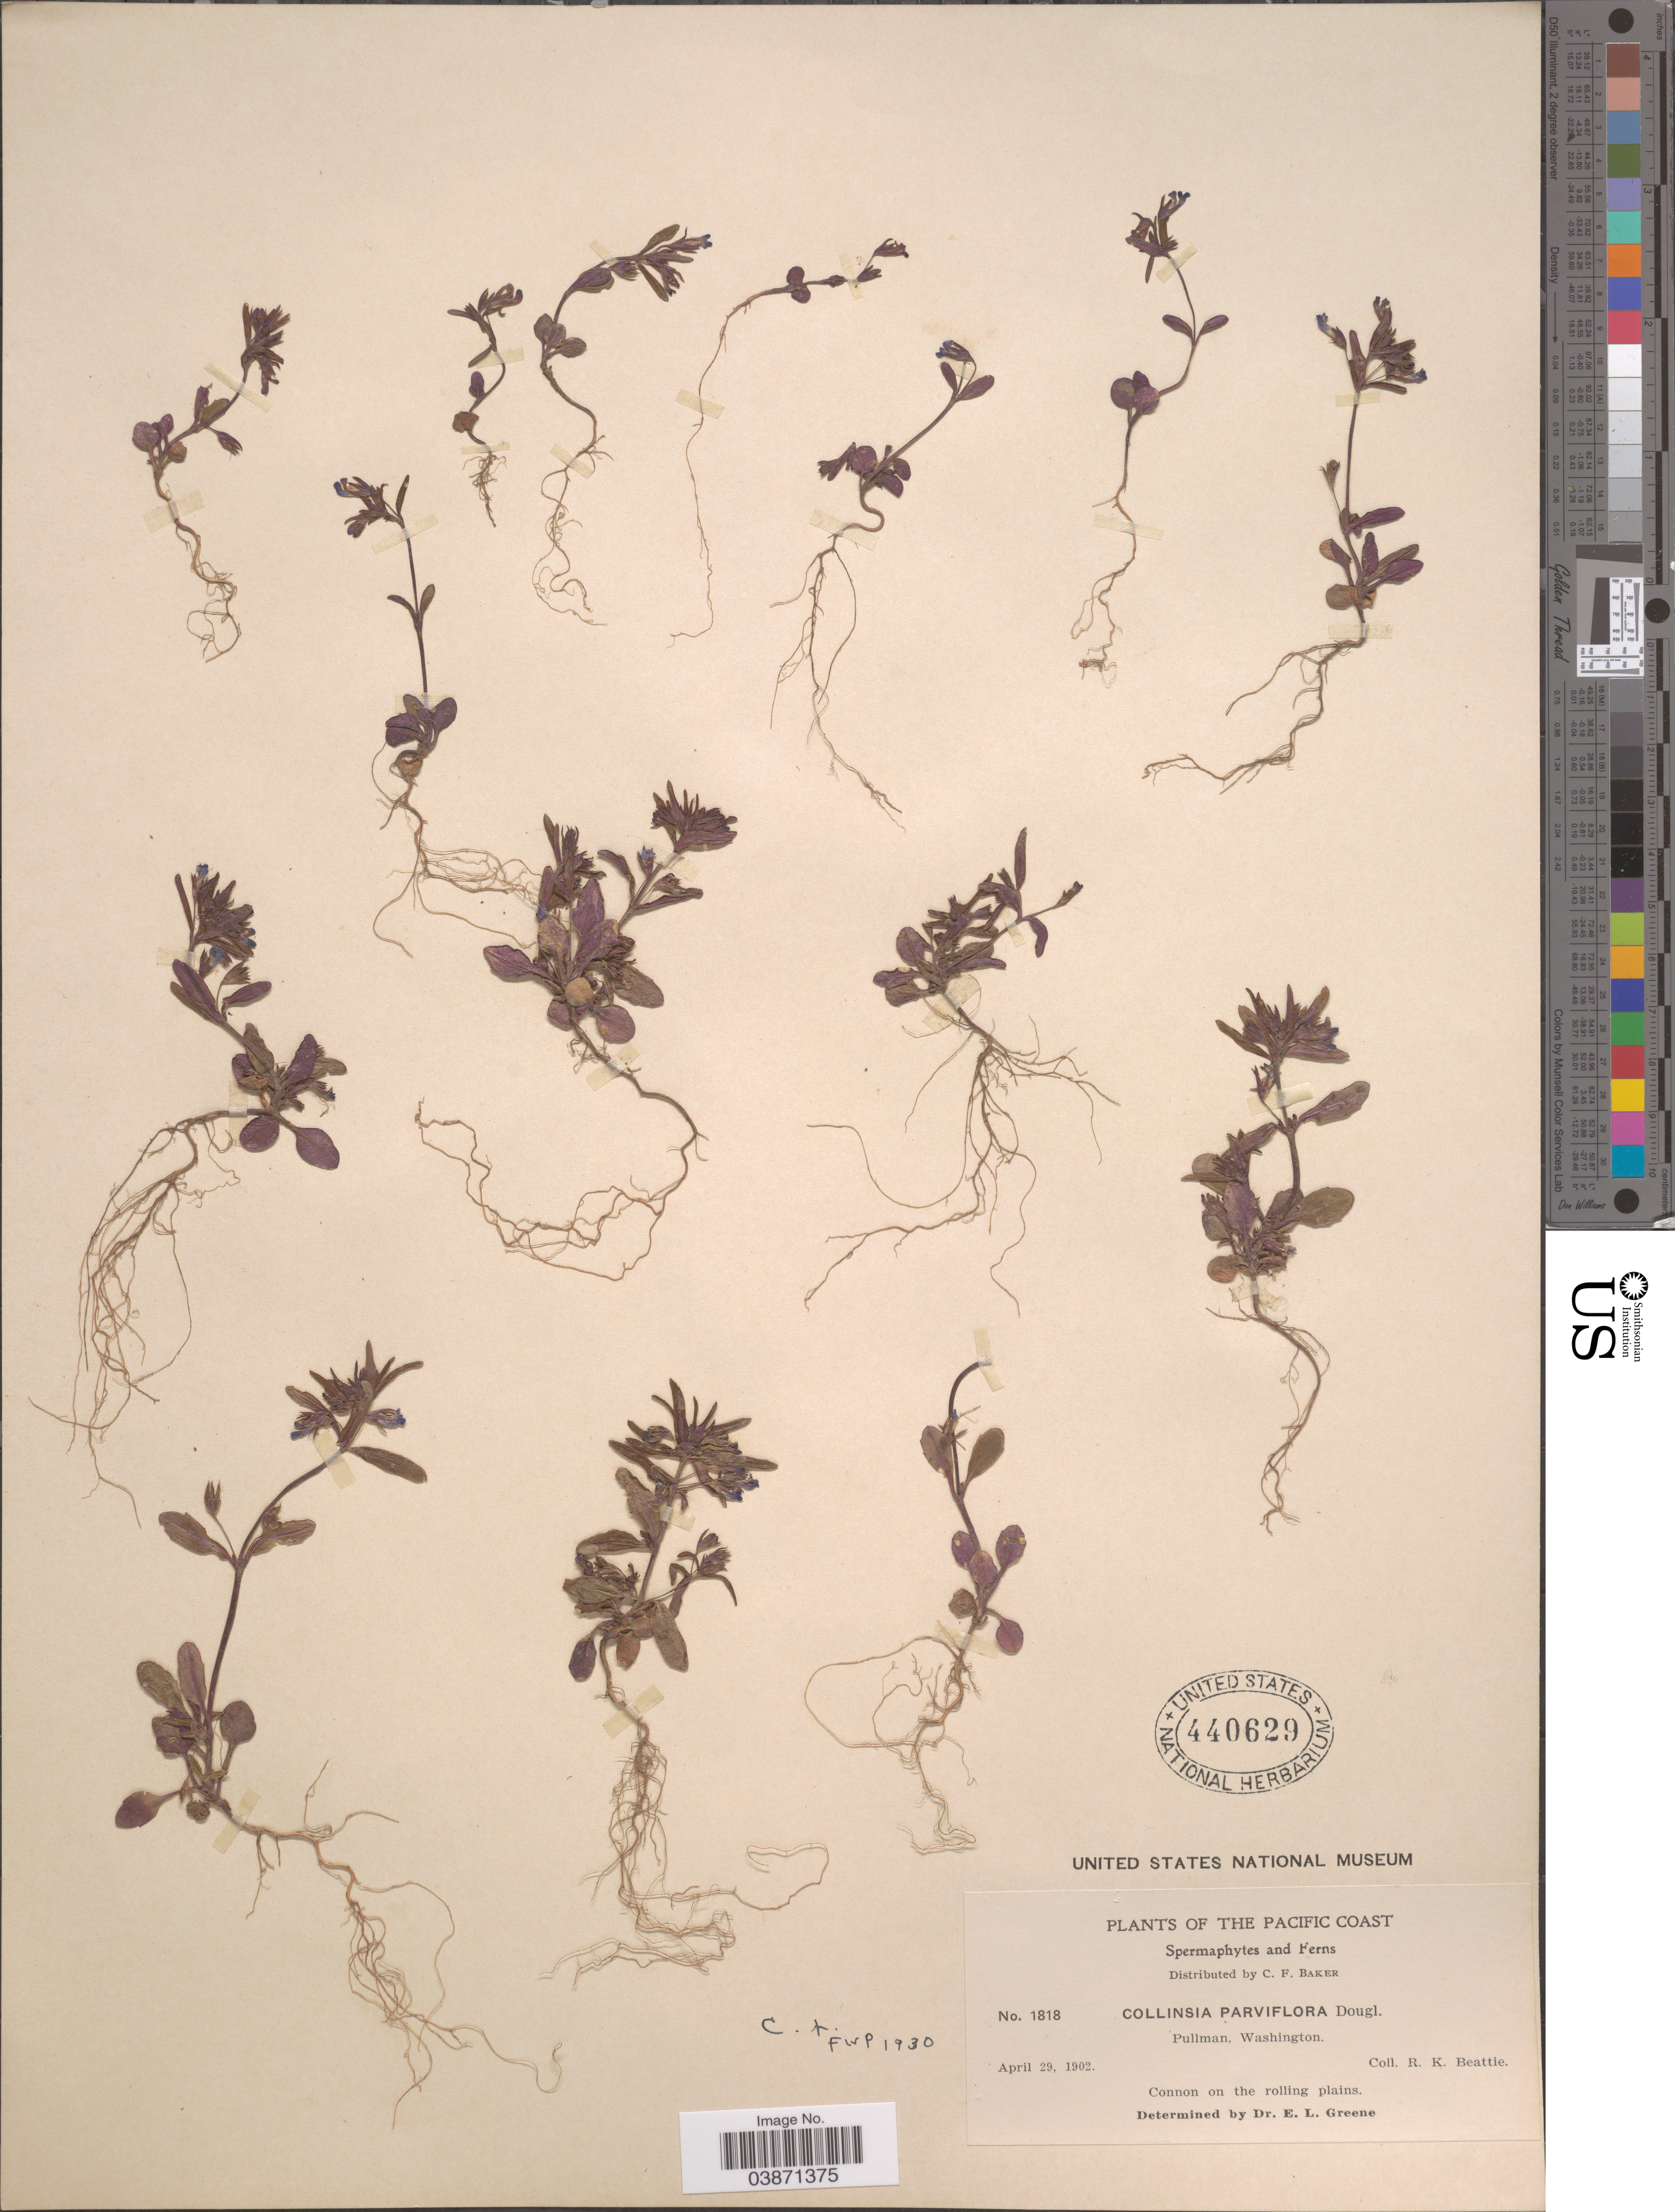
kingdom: Plantae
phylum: Tracheophyta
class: Magnoliopsida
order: Lamiales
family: Plantaginaceae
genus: Collinsia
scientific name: Collinsia parviflora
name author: Douglas ex Lindl.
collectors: R. K. Beattie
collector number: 1818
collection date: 1902-04-29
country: United States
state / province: Washington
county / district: Whitman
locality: The Pacific Coast. Pullman.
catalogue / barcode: US 440629